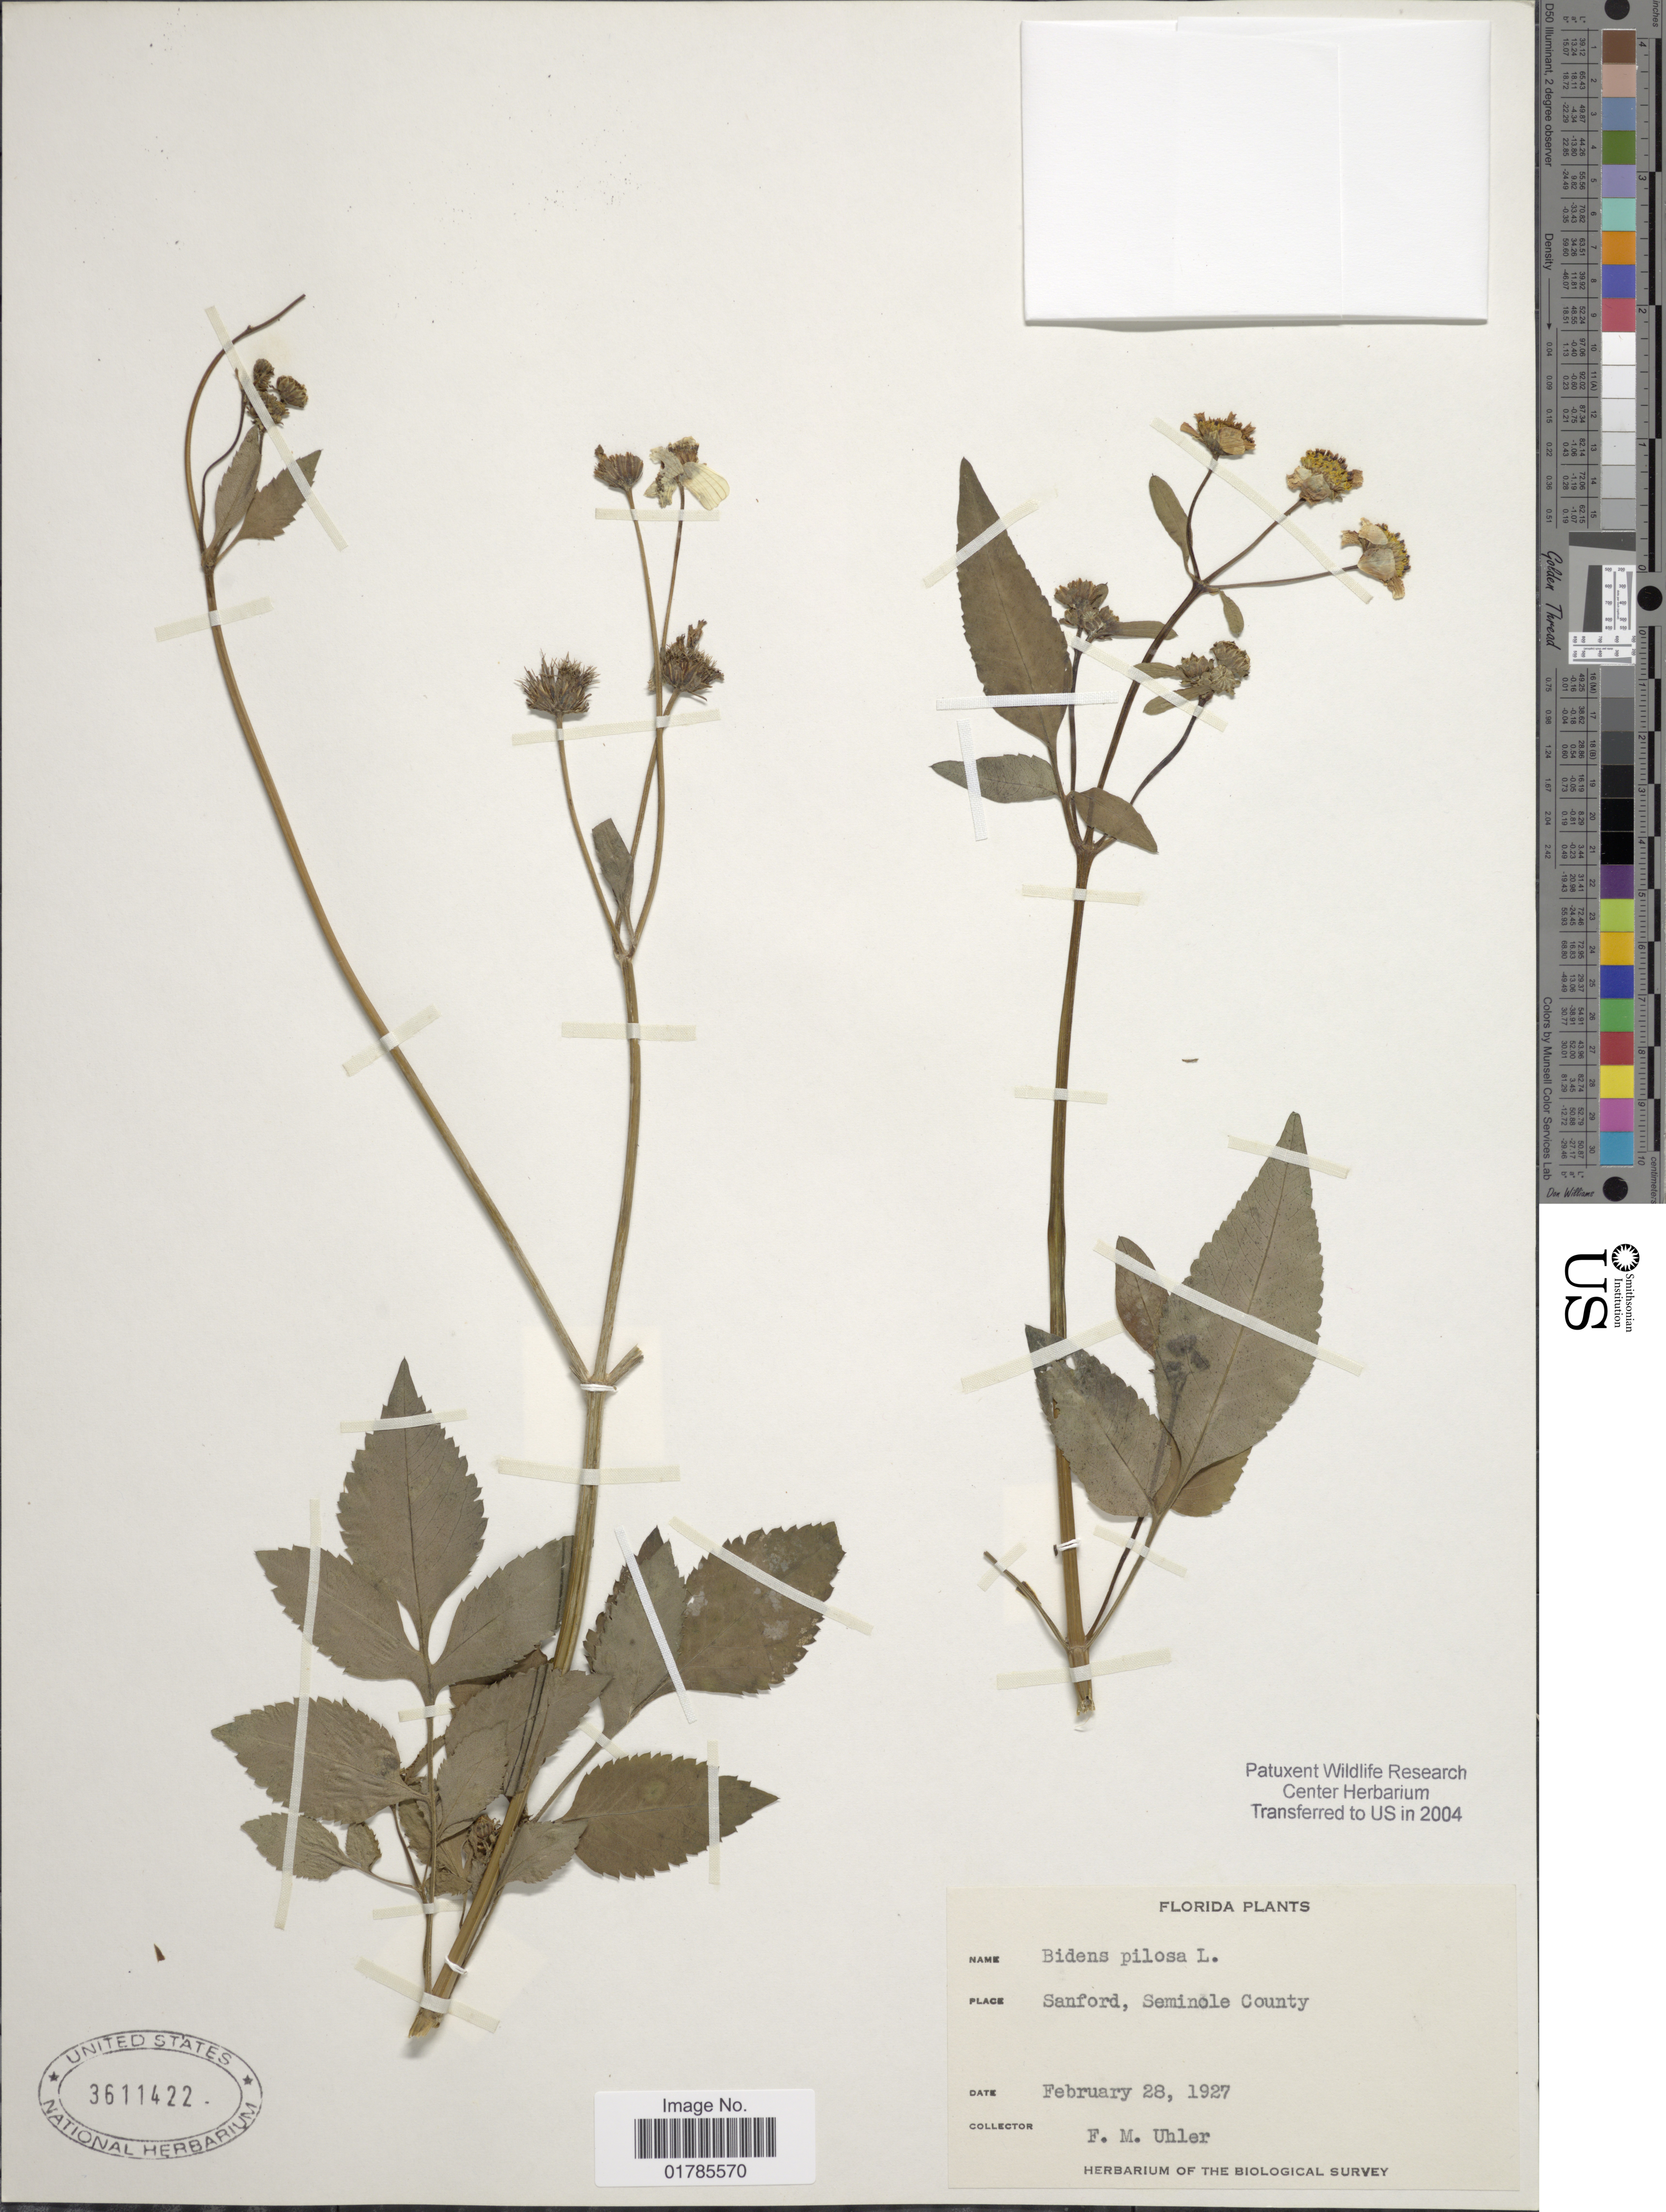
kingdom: Plantae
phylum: Tracheophyta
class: Magnoliopsida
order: Asterales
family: Asteraceae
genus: Bidens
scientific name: Bidens alba var. radiata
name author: (Sch. Bip.) R.E. Ballard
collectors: F. M. Uhler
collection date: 1927-02-28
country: United States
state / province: Florida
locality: Sanford, Seminole County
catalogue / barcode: US 3611422